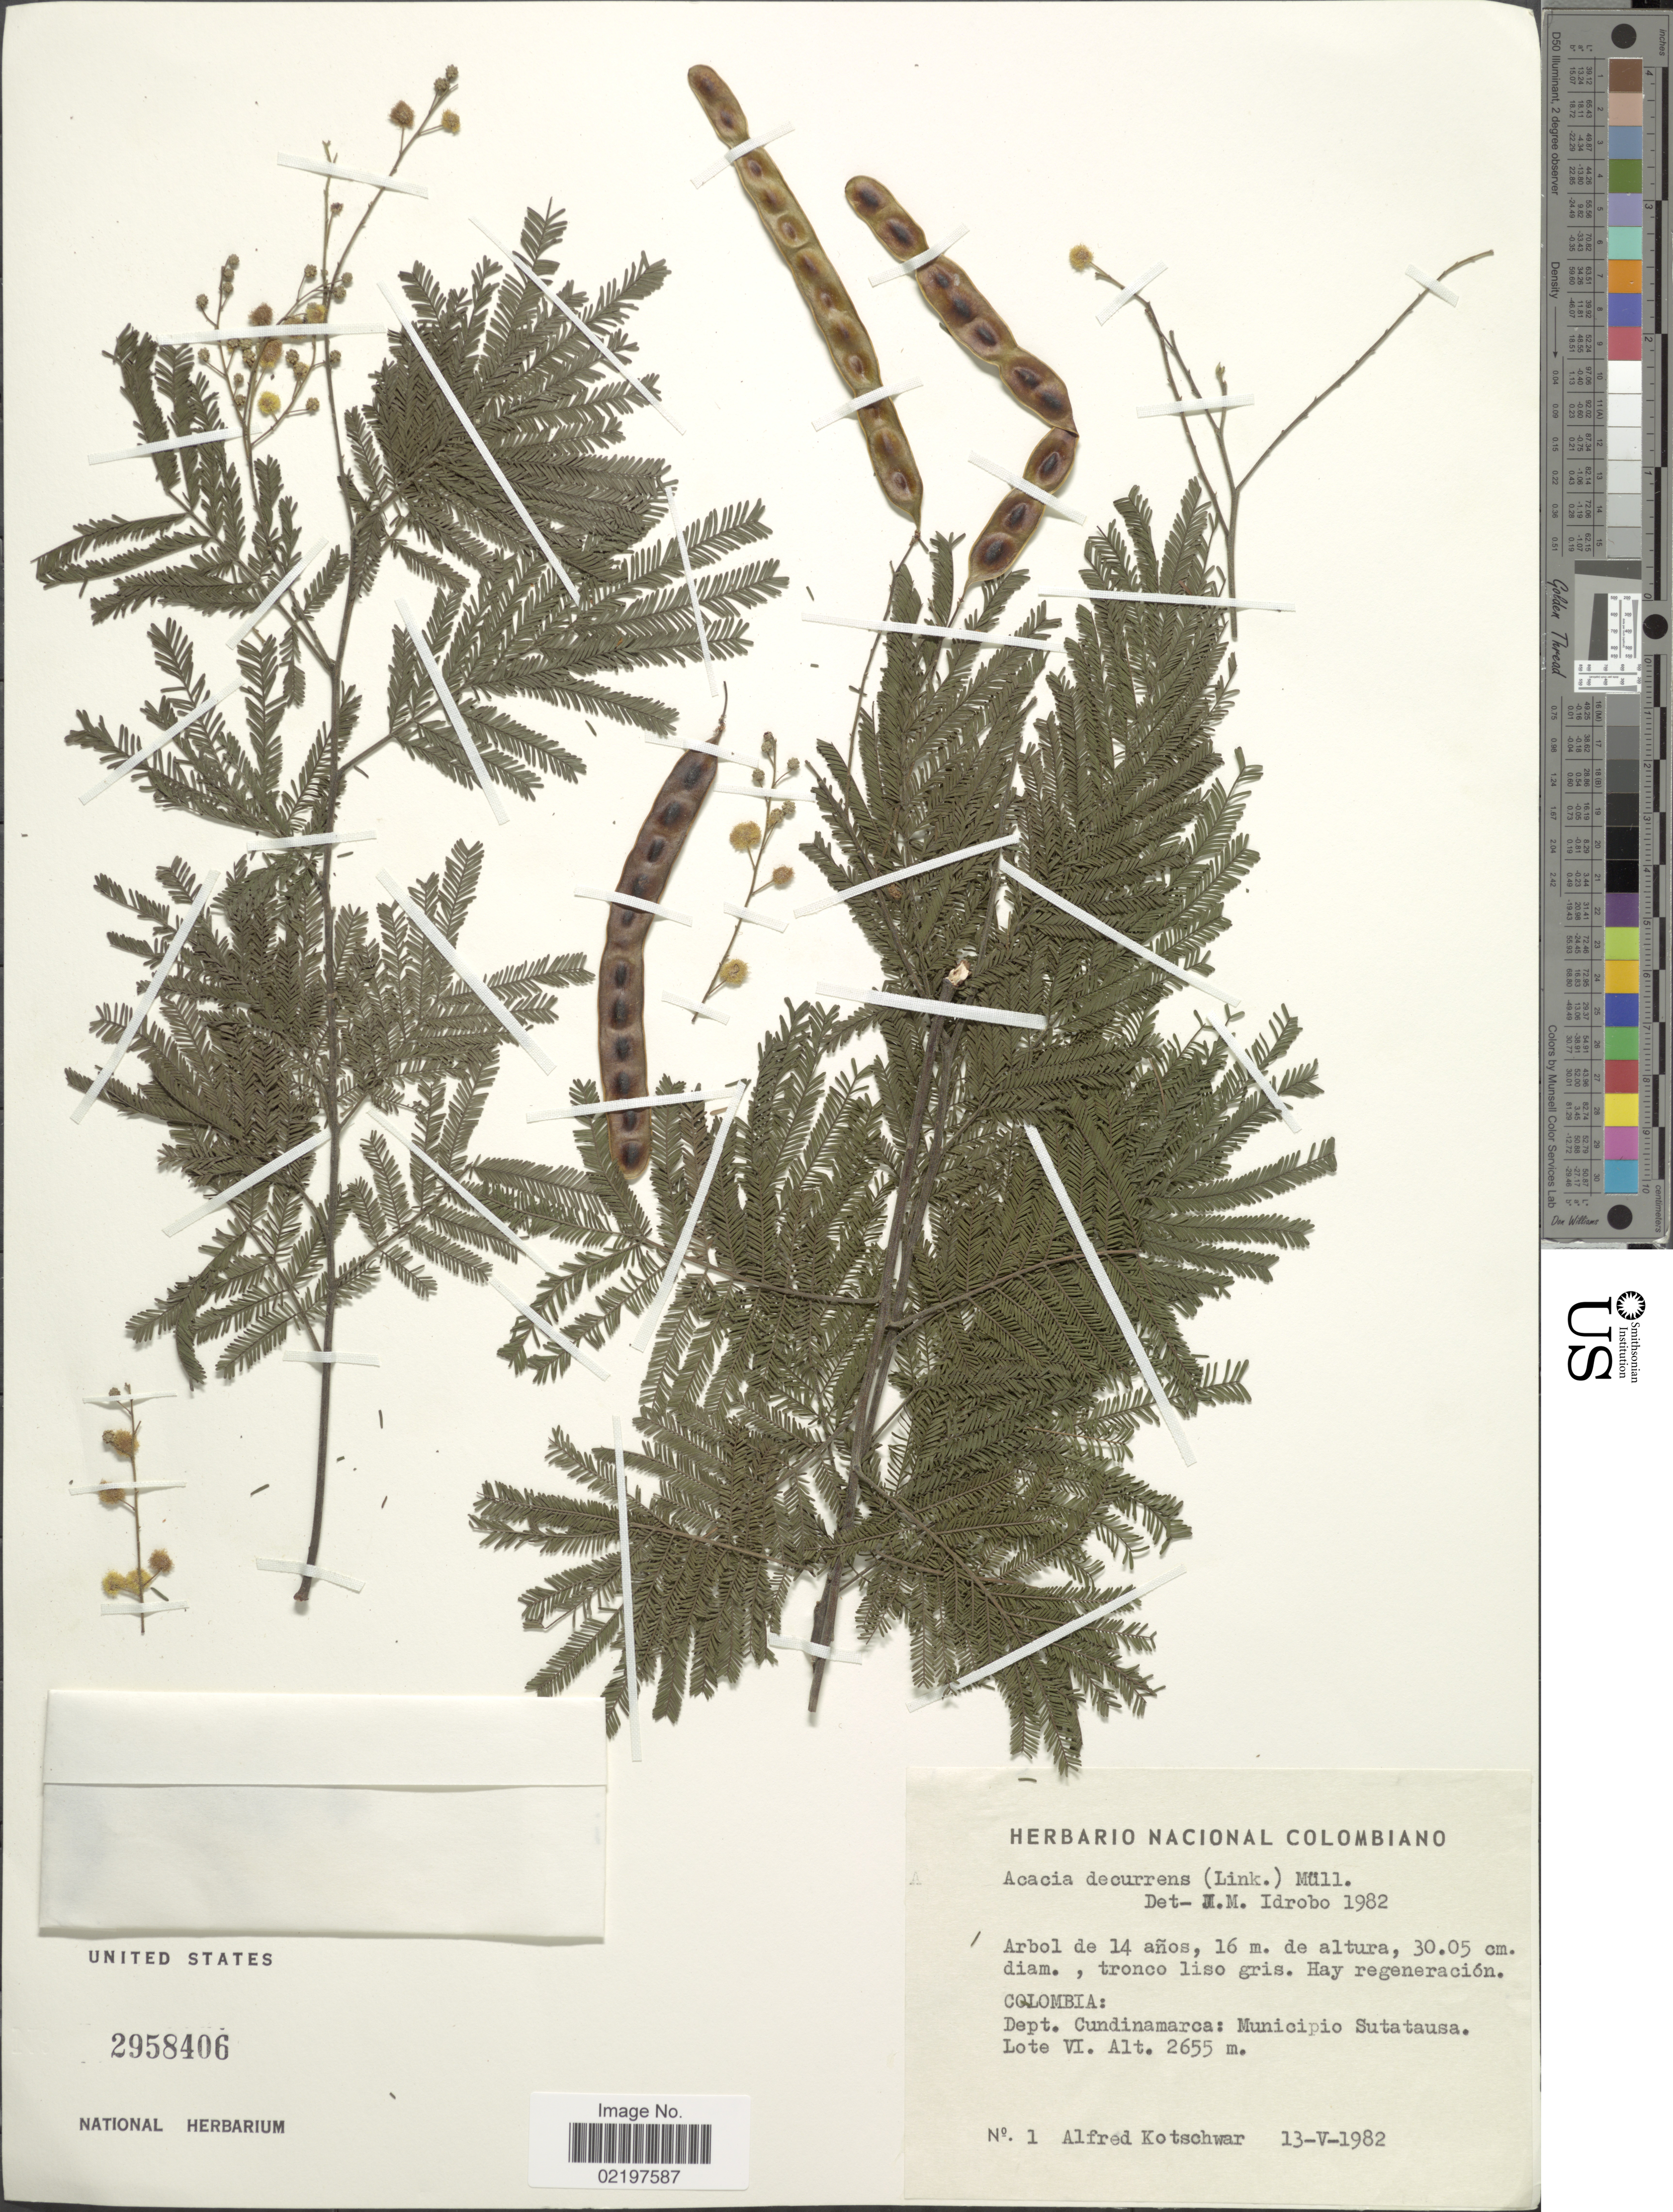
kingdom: Plantae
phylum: Tracheophyta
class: Magnoliopsida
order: Fabales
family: Fabaceae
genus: Acacia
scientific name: Acacia decurrens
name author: (J.C. Wendl.) Willd.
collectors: A. Kotschwar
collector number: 1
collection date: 1982-05-13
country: Colombia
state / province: Cundinamarca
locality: Municipio Sutatausa, Lote 6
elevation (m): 2655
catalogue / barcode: US 2958406